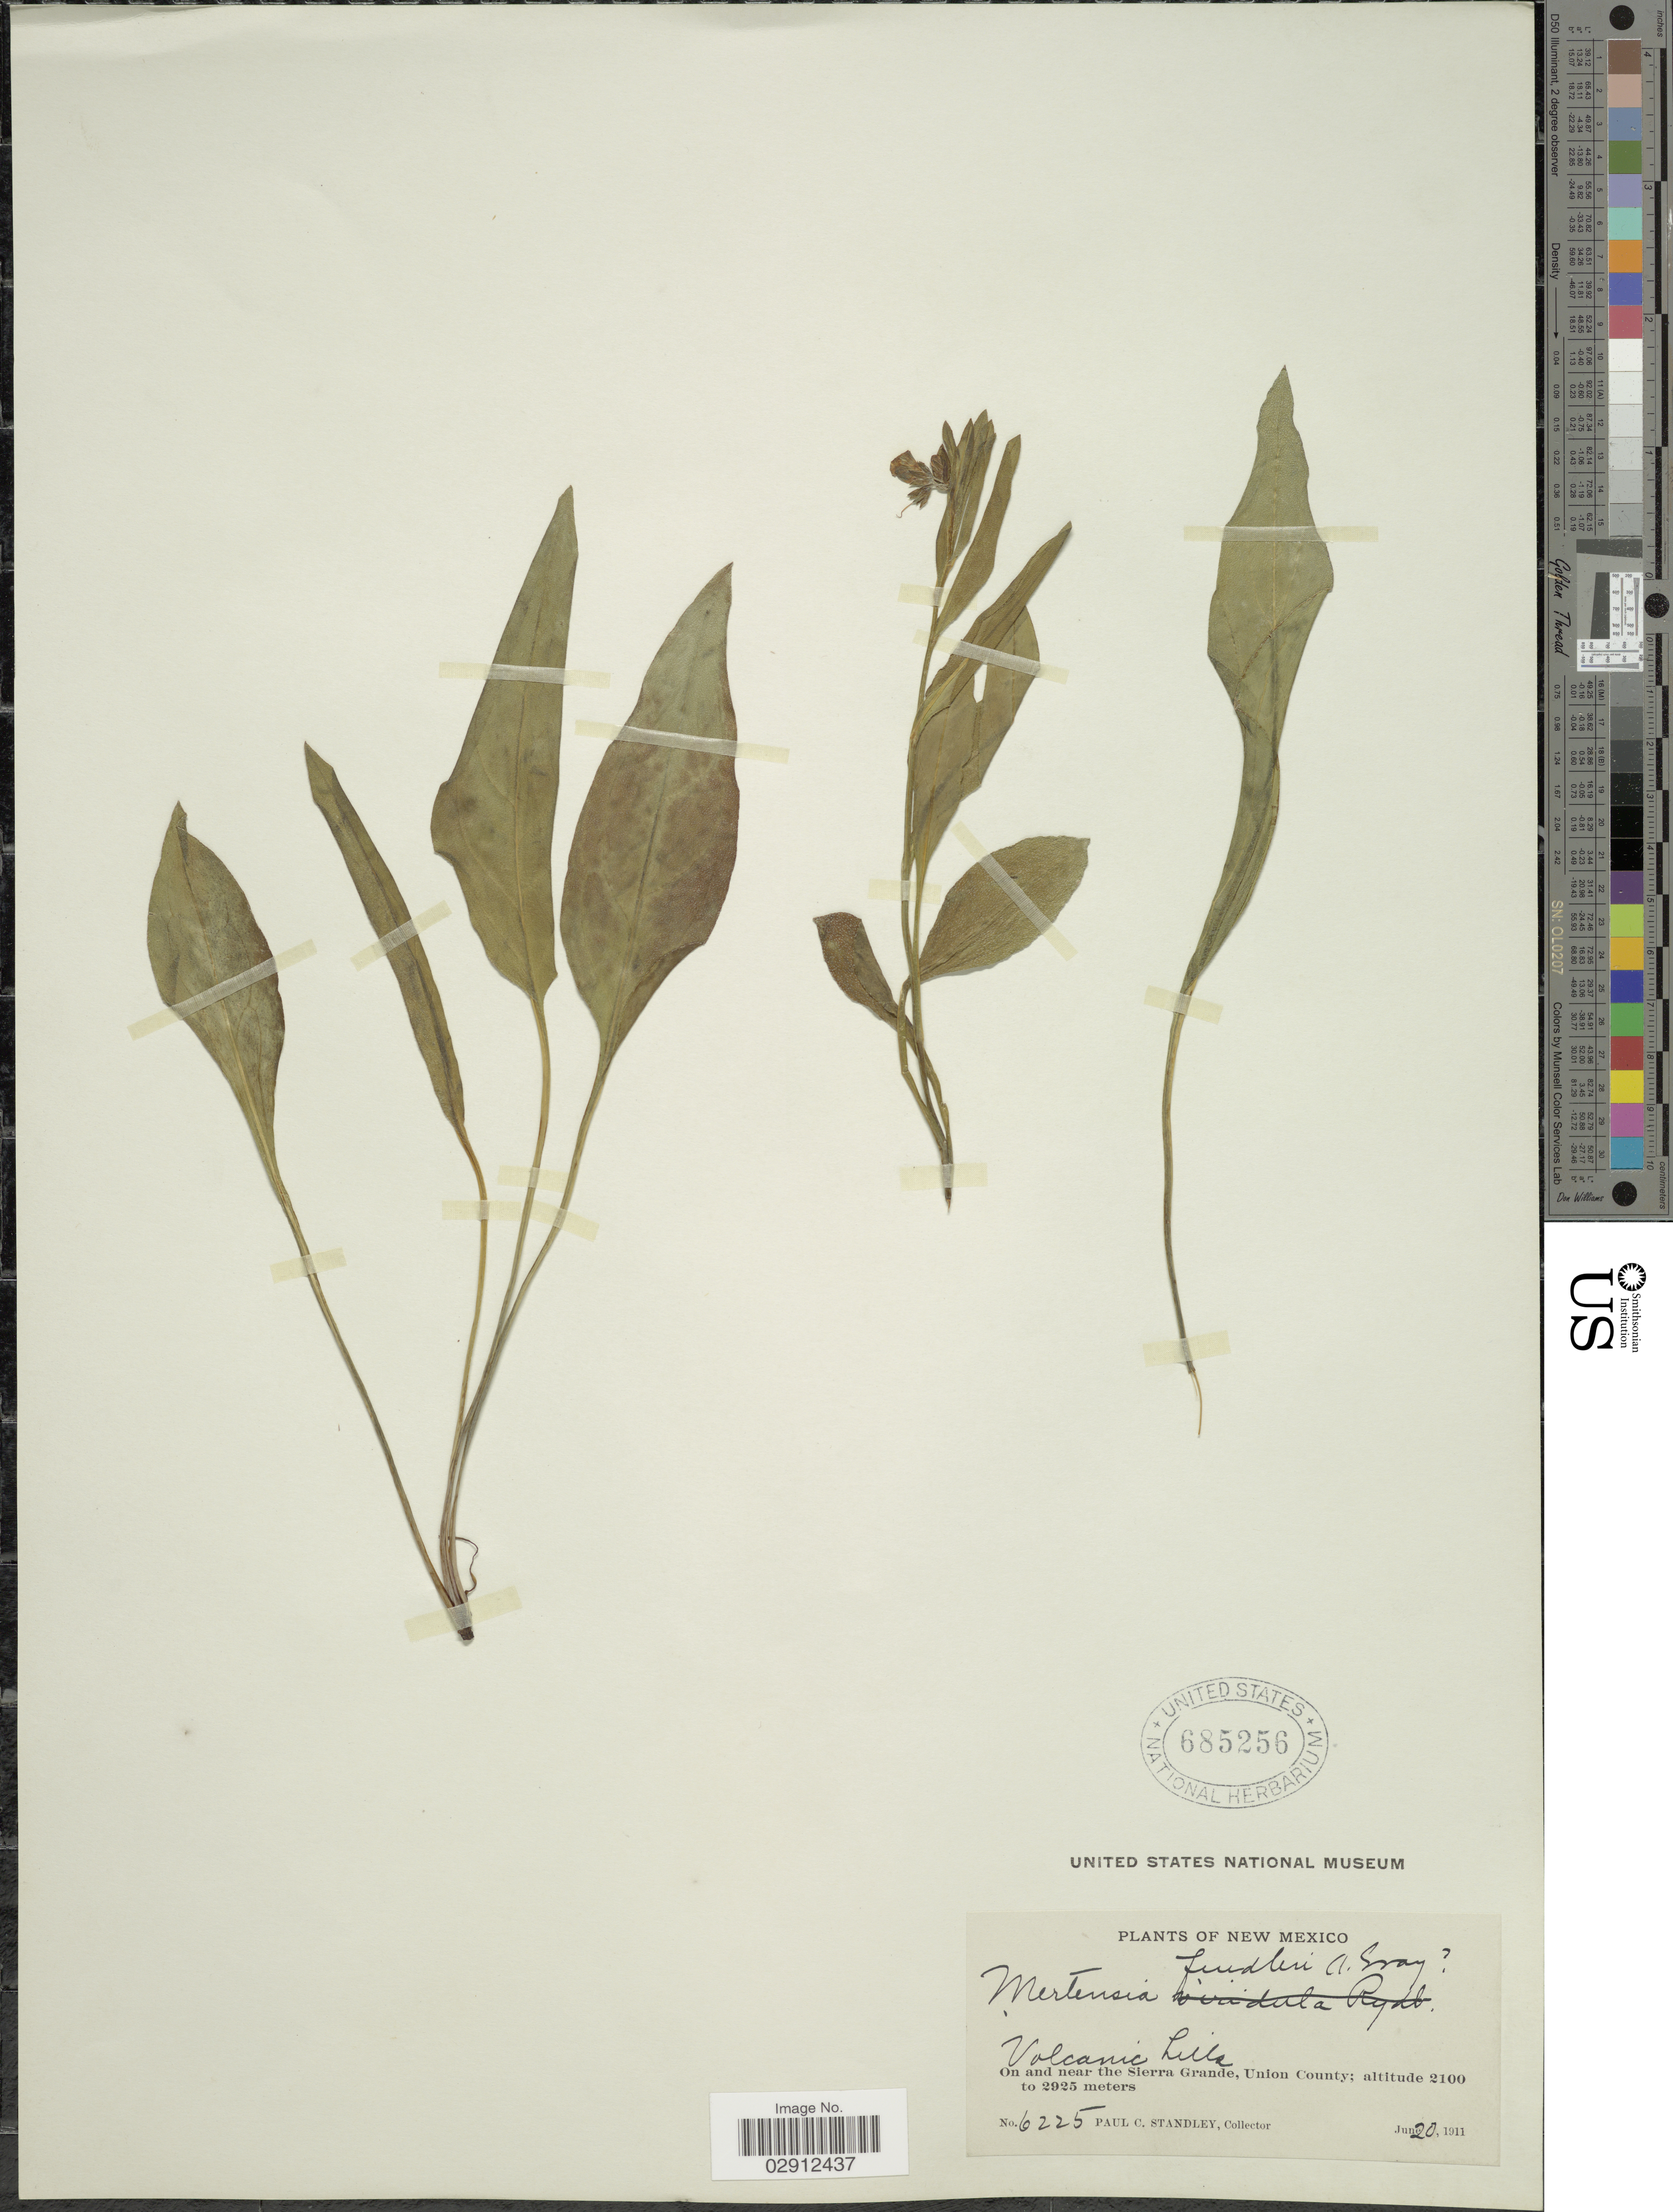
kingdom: Plantae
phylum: Tracheophyta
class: Magnoliopsida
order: Boraginales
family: Boraginaceae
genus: Mertensia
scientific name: Mertensia lanceolata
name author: (Pursh) DC. ex A. DC.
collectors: P. C. Standley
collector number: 6225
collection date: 1911-06-20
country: United States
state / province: New Mexico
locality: Volcanic hills. On and near the Sierra Grande, Union County.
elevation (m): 210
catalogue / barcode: US 685256